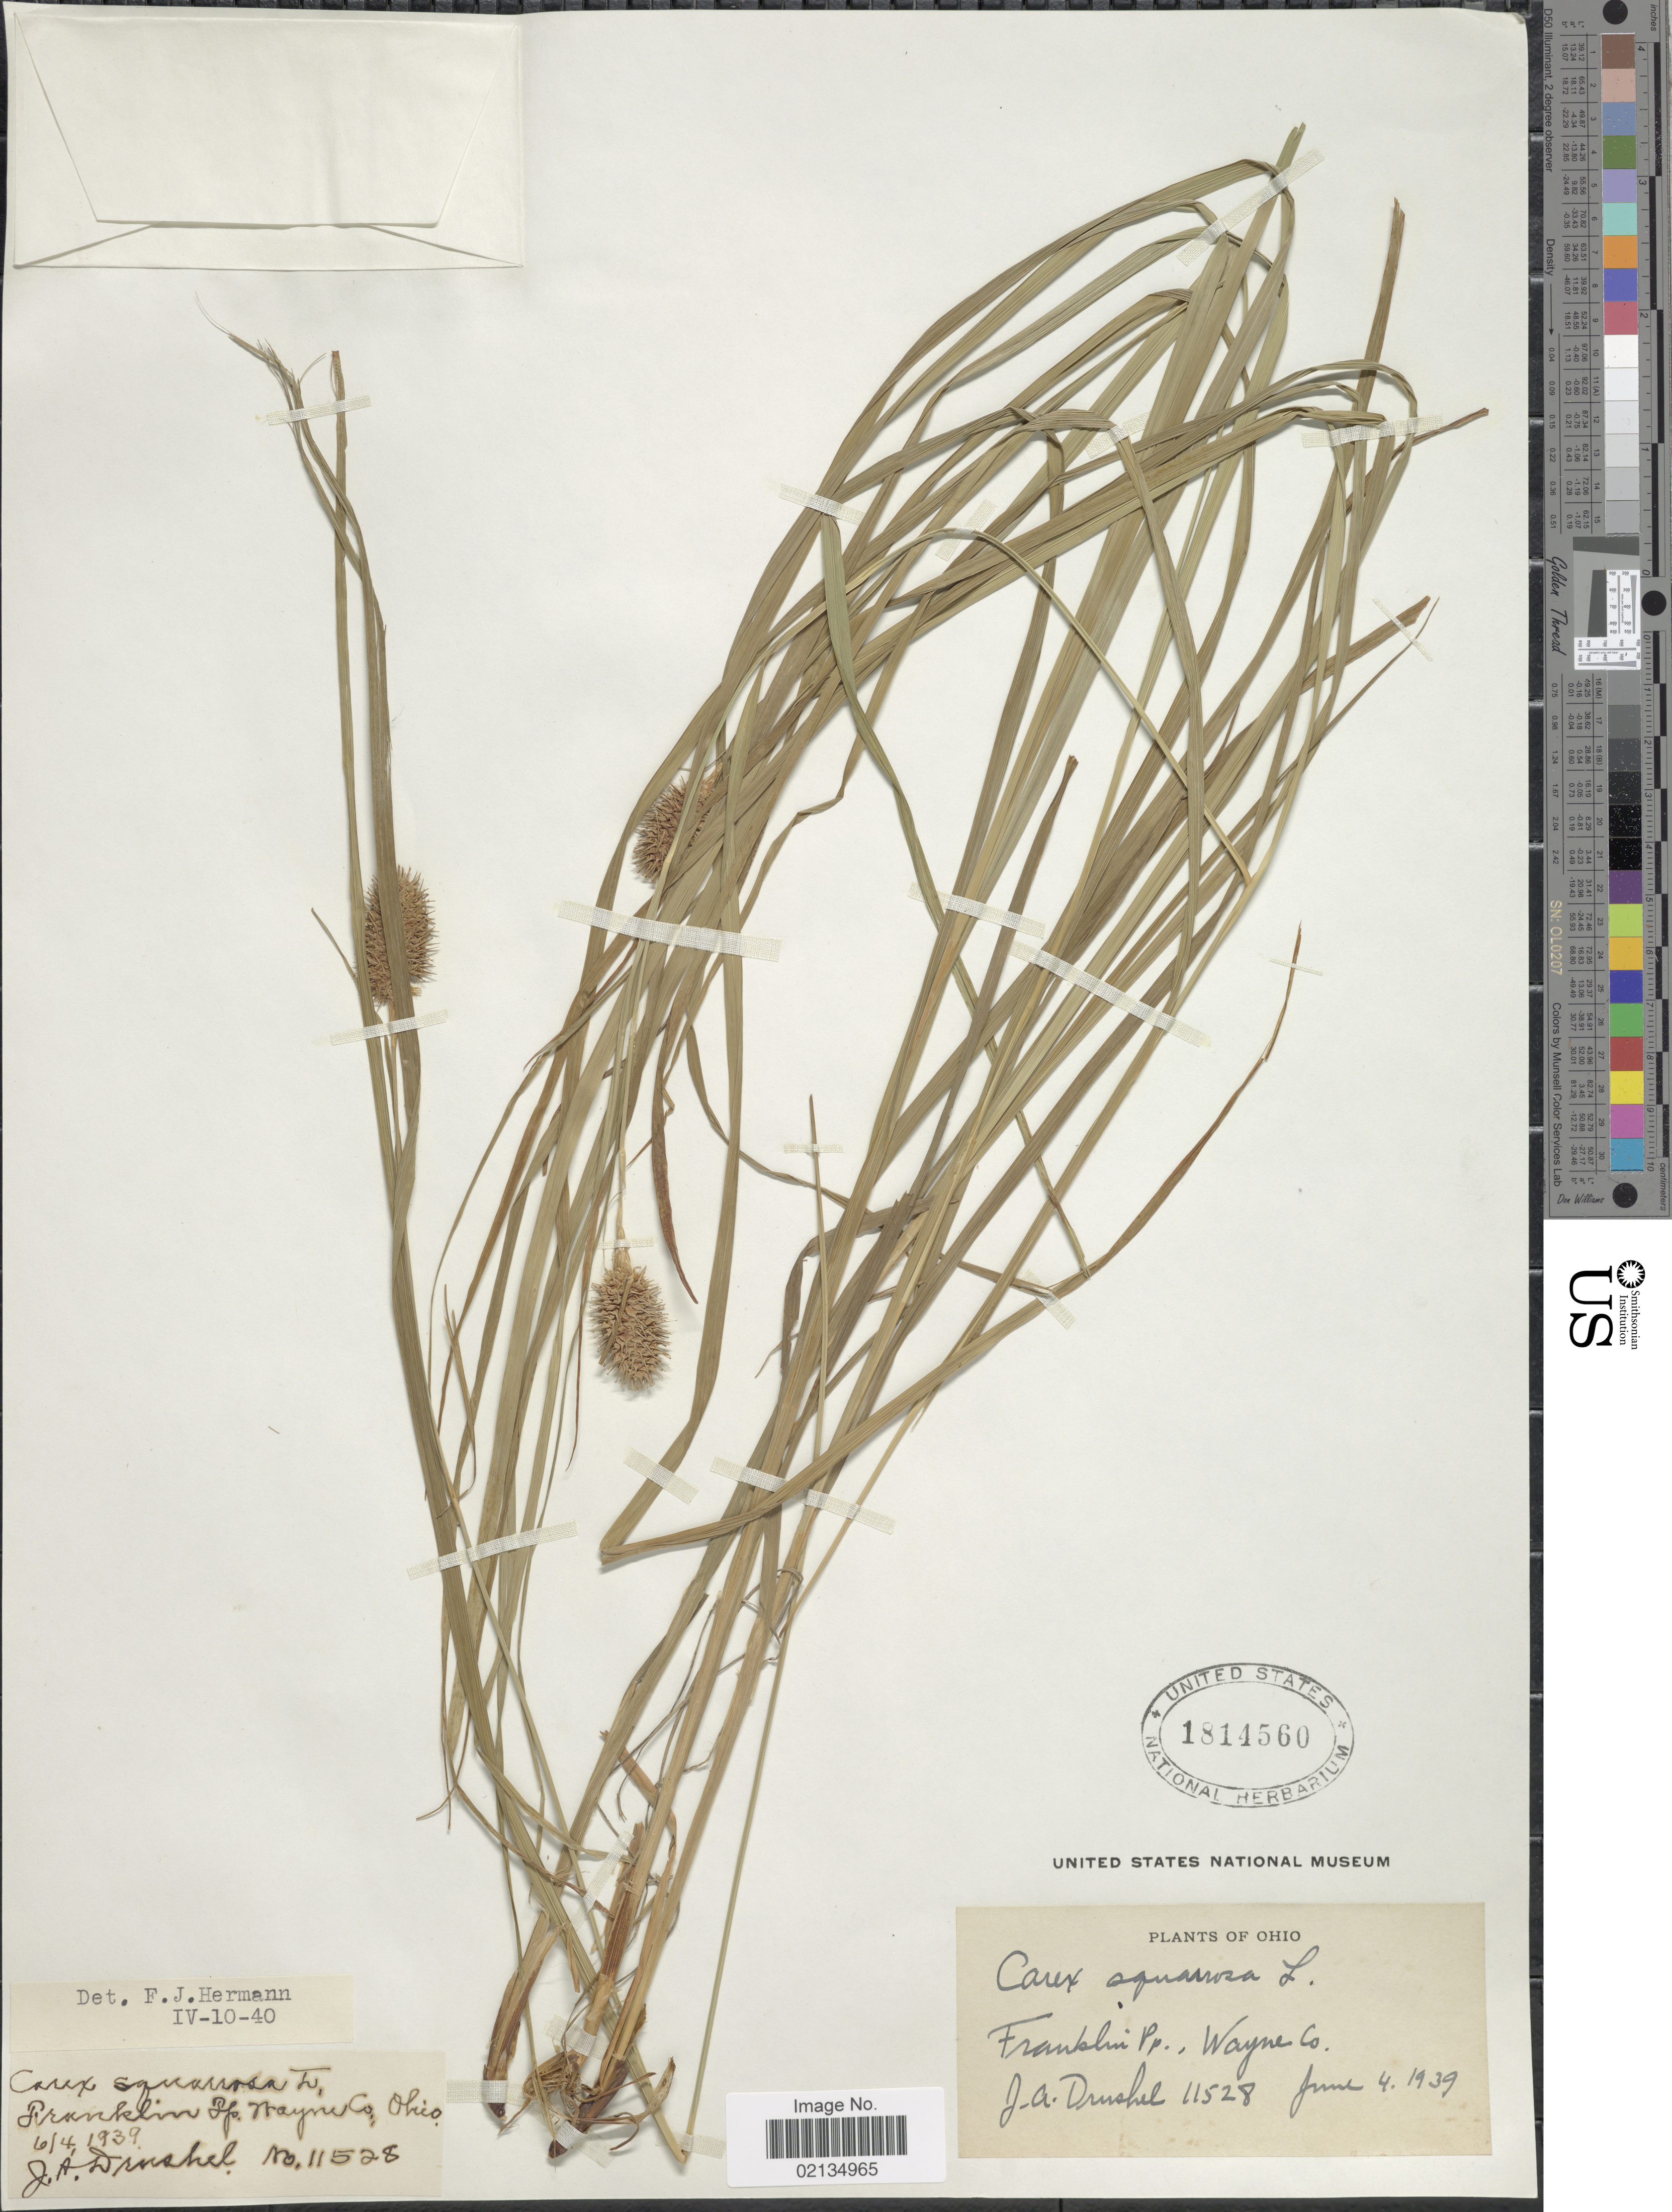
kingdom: Plantae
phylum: Tracheophyta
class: Liliopsida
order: Poales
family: Cyperaceae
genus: Carex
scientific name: Carex squarrosa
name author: L.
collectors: J. A. Drushel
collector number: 11528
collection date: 1939-06-04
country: United States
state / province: Ohio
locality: Ohio, Franklin Pp., Wayne Co.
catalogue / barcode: US 1814560